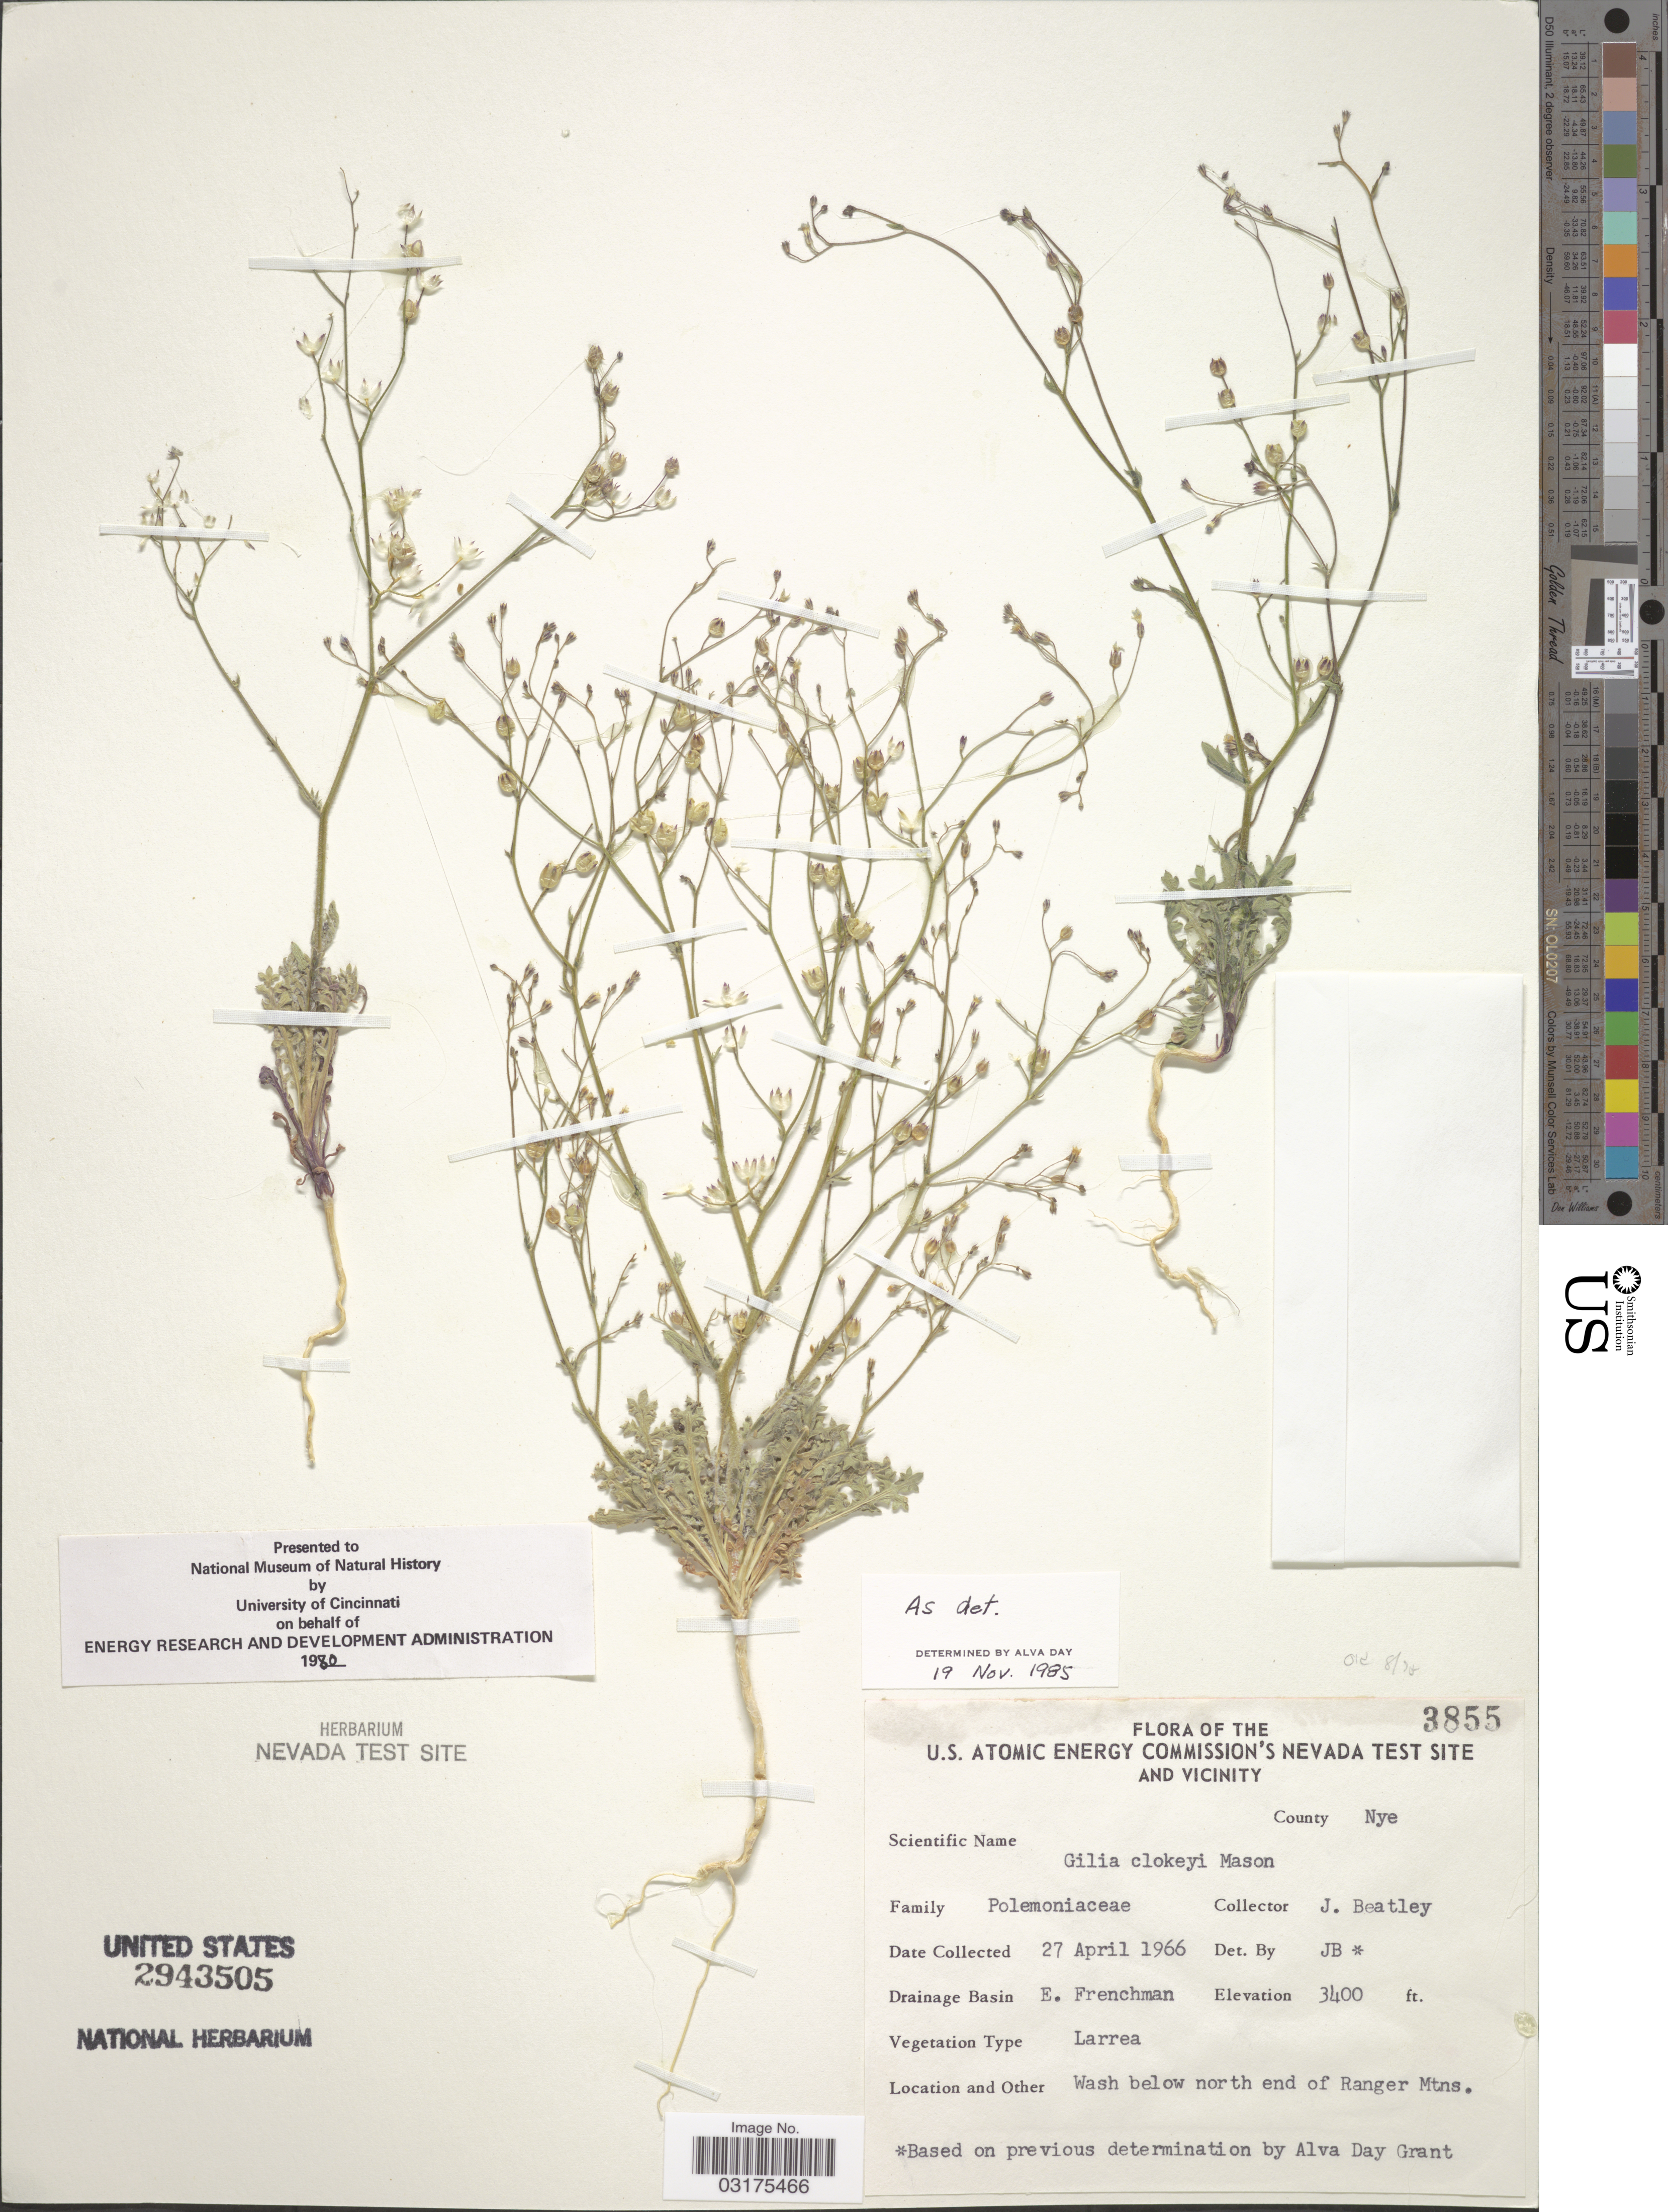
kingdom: Plantae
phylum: Tracheophyta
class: Magnoliopsida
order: Ericales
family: Polemoniaceae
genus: Gilia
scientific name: Gilia clokeyi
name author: H. Mason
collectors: J. C. Beatley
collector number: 3855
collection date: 1966-04-27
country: United States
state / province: Nevada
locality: The U.S. Atomic Energy Commission's Nevada Test Site And Vicinity, County Nye, Drainage Basin E. Frenchman, Wash below north end of Ranger Mtns.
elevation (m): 1036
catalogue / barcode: US 2943505